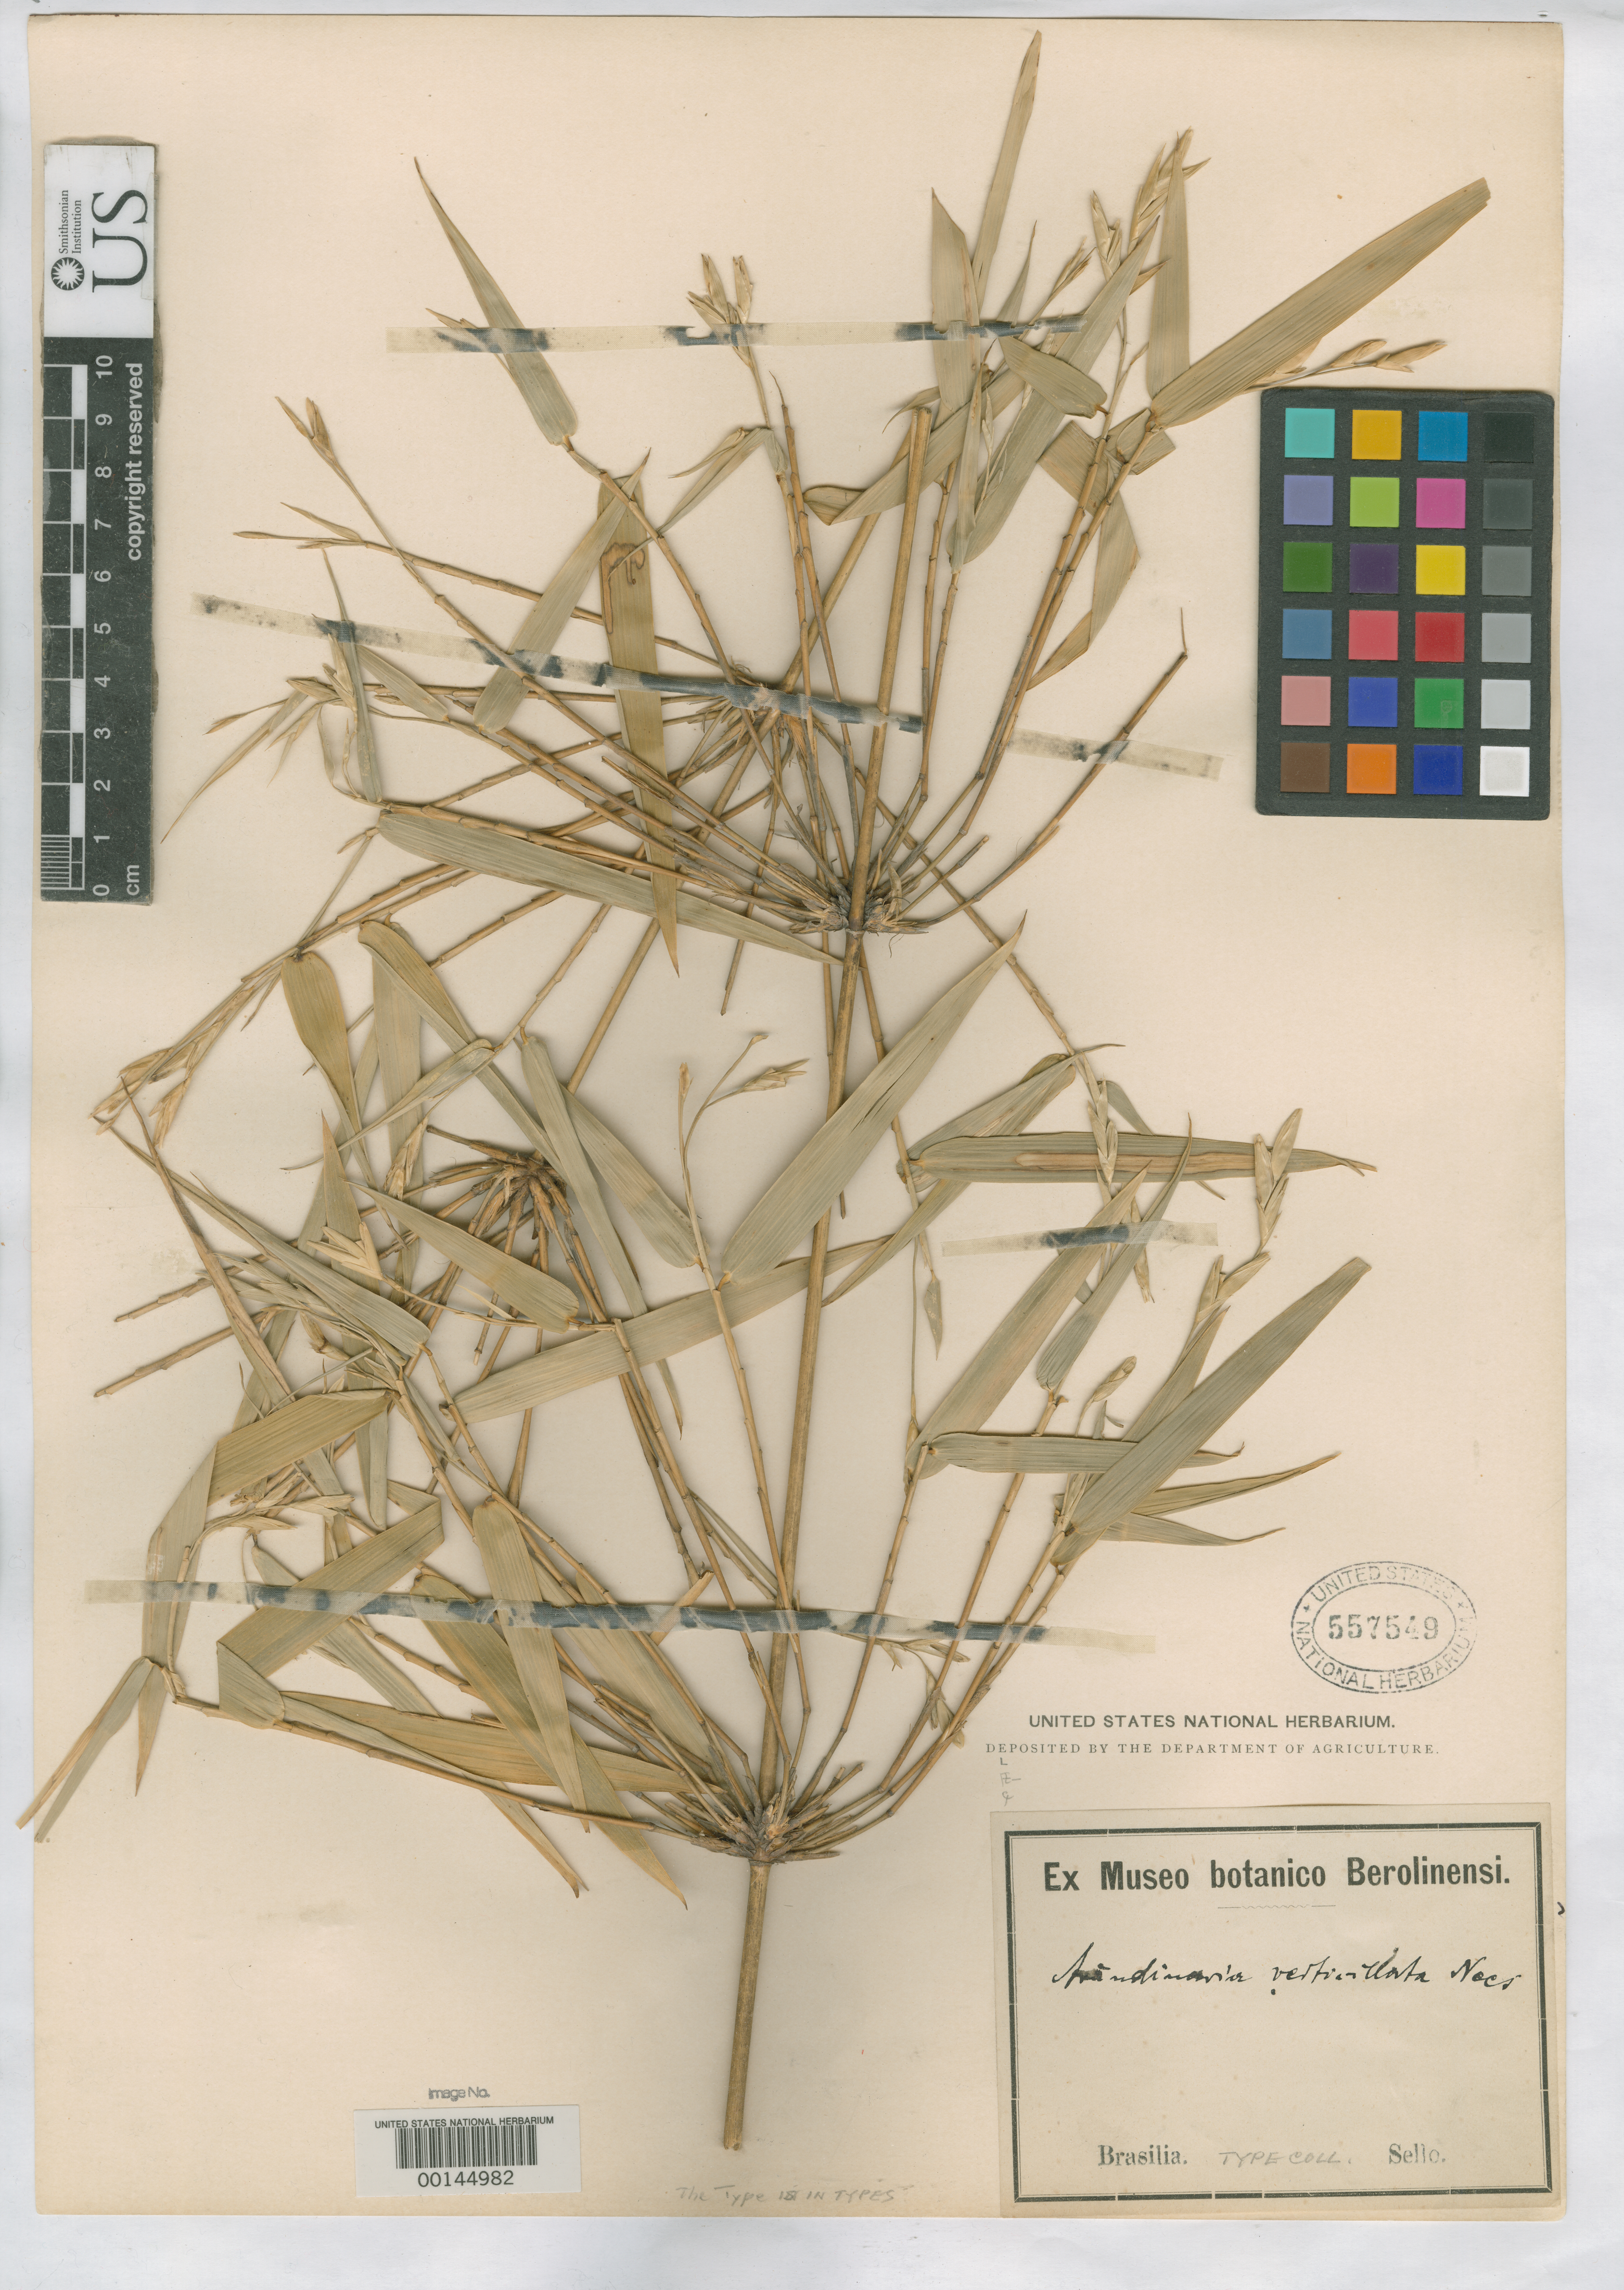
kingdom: Plantae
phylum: Tracheophyta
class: Liliopsida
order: Poales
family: Poaceae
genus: Arundinaria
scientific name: Arundinaria verticillata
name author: Nees in Mart.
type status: Type Fragment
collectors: F. Sellow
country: Brazil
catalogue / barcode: US 557549